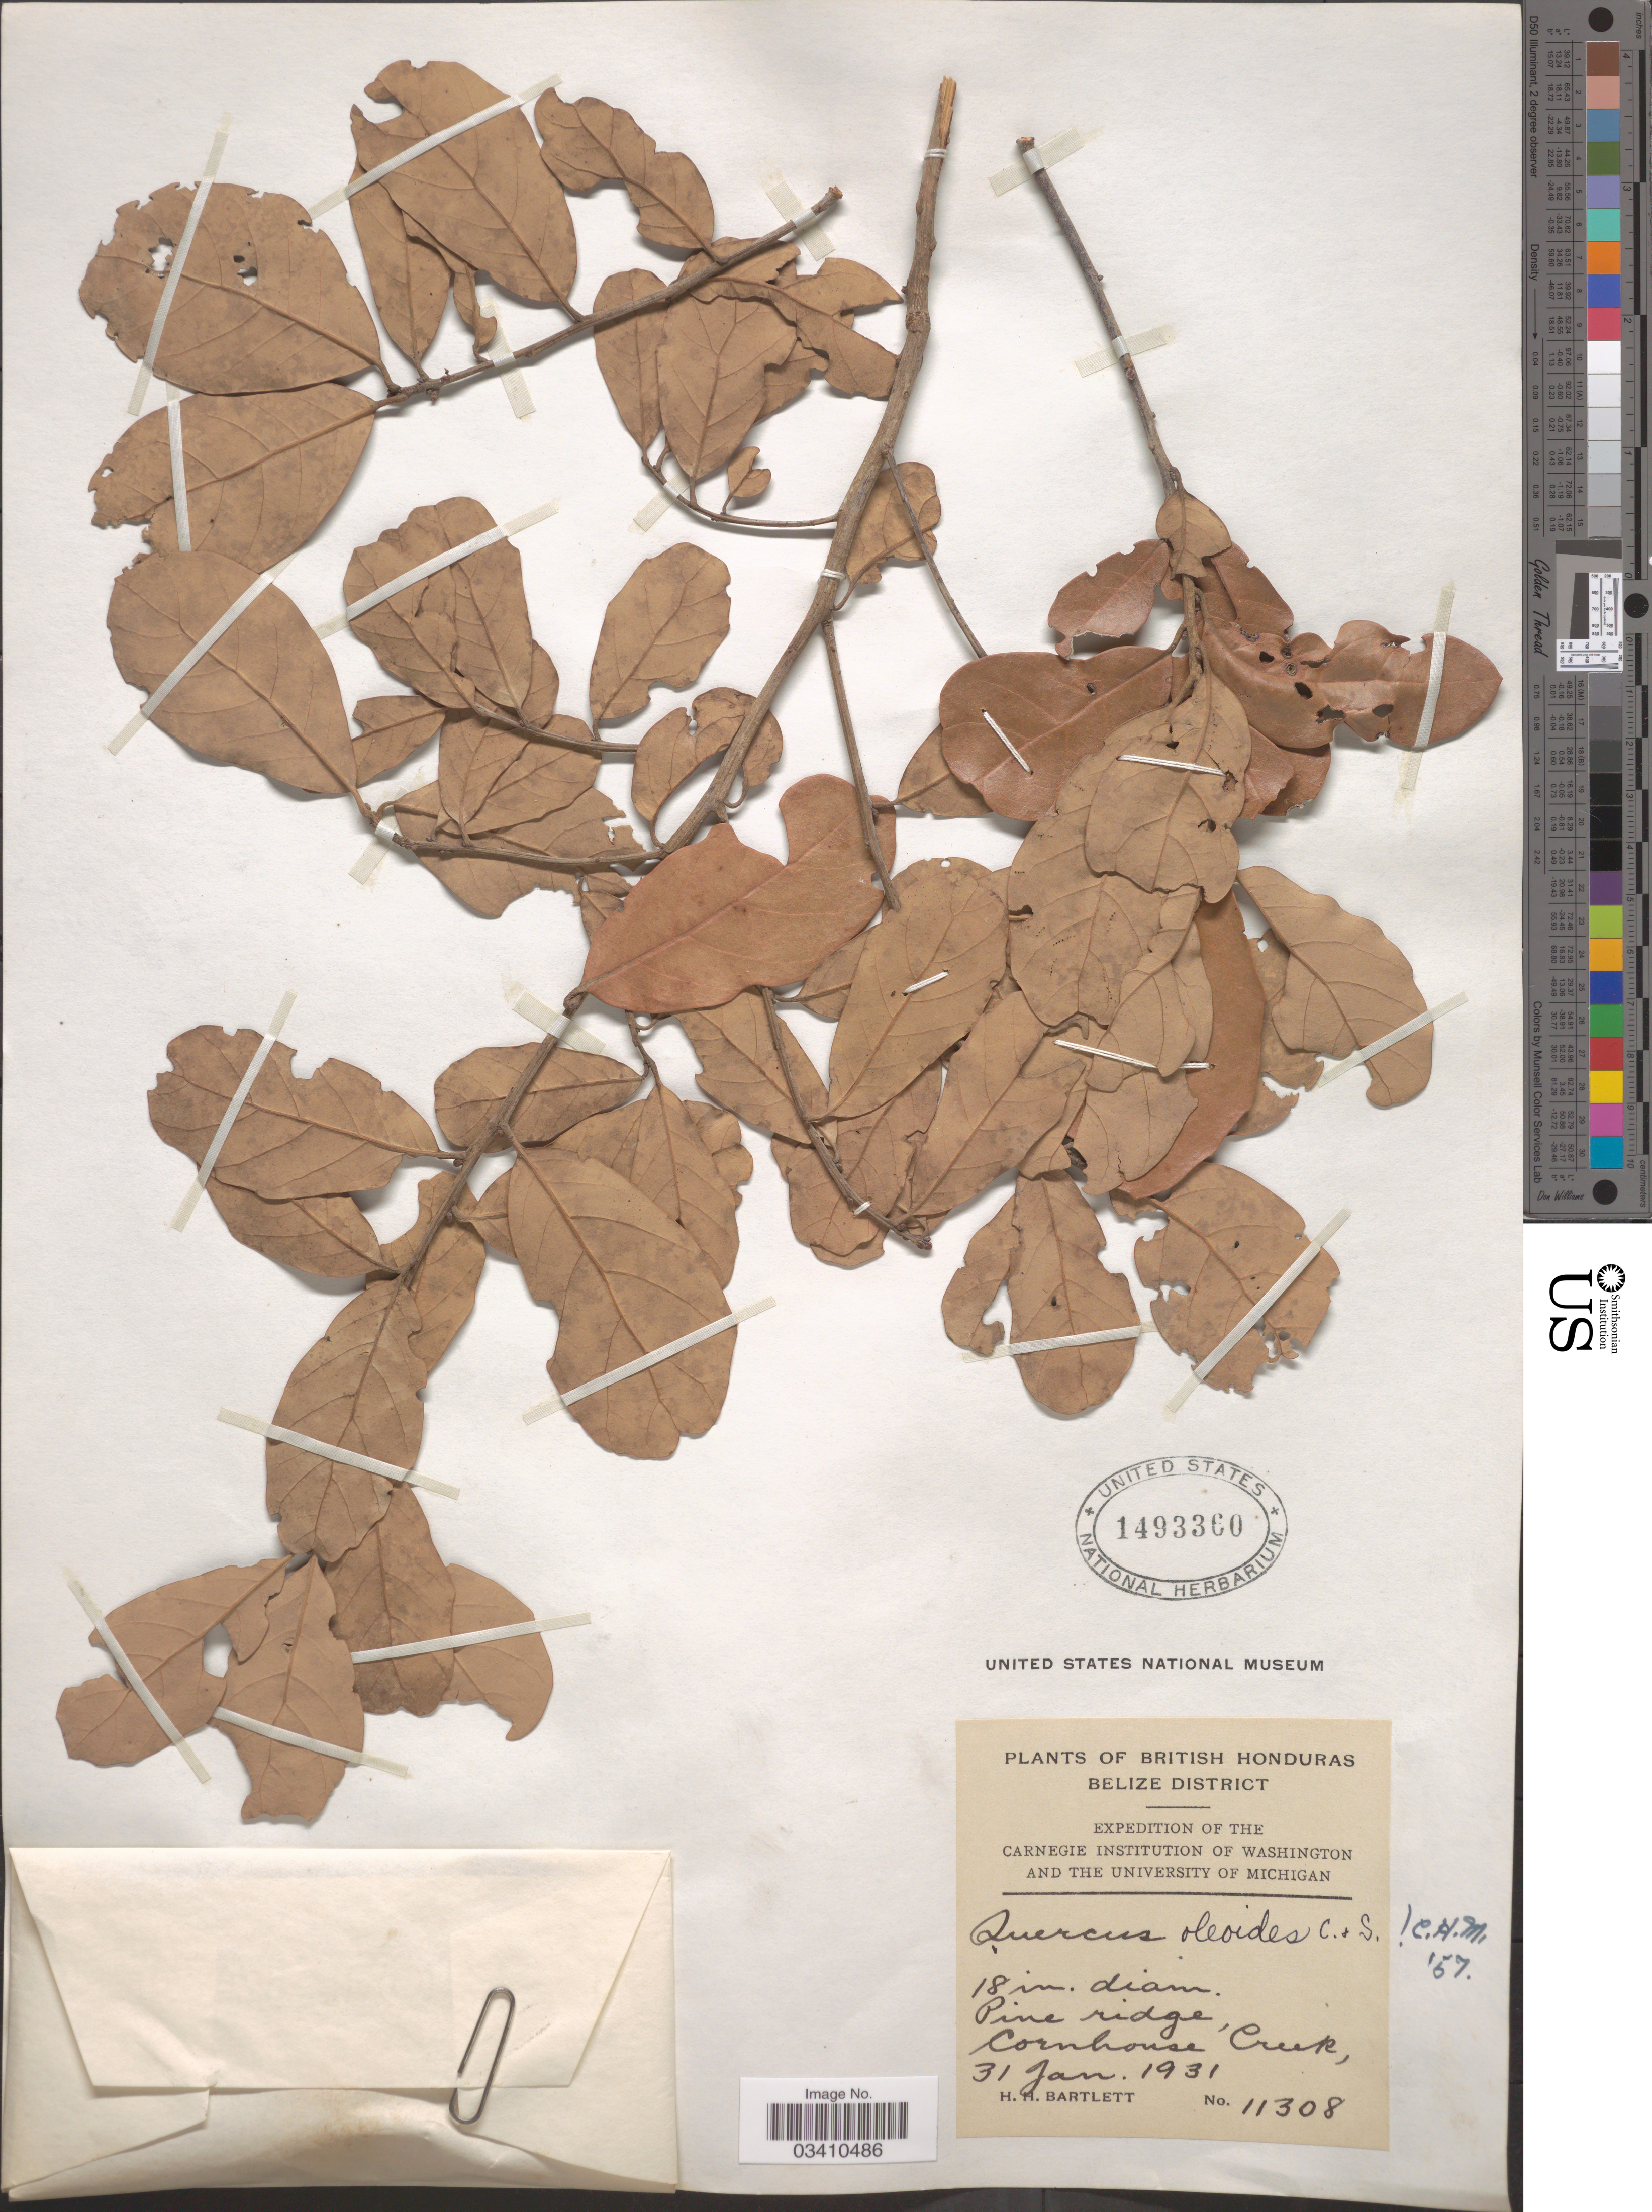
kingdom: Plantae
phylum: Tracheophyta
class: Magnoliopsida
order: Fagales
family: Fagaceae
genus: Quercus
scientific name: Quercus oleoides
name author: Schltdl. & Cham.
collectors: H. H. Bartlett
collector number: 11308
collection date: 1931-01-31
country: Belize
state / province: Belize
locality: British Honduras. Belize District. Cornhouse Creek.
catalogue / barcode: US 1493360